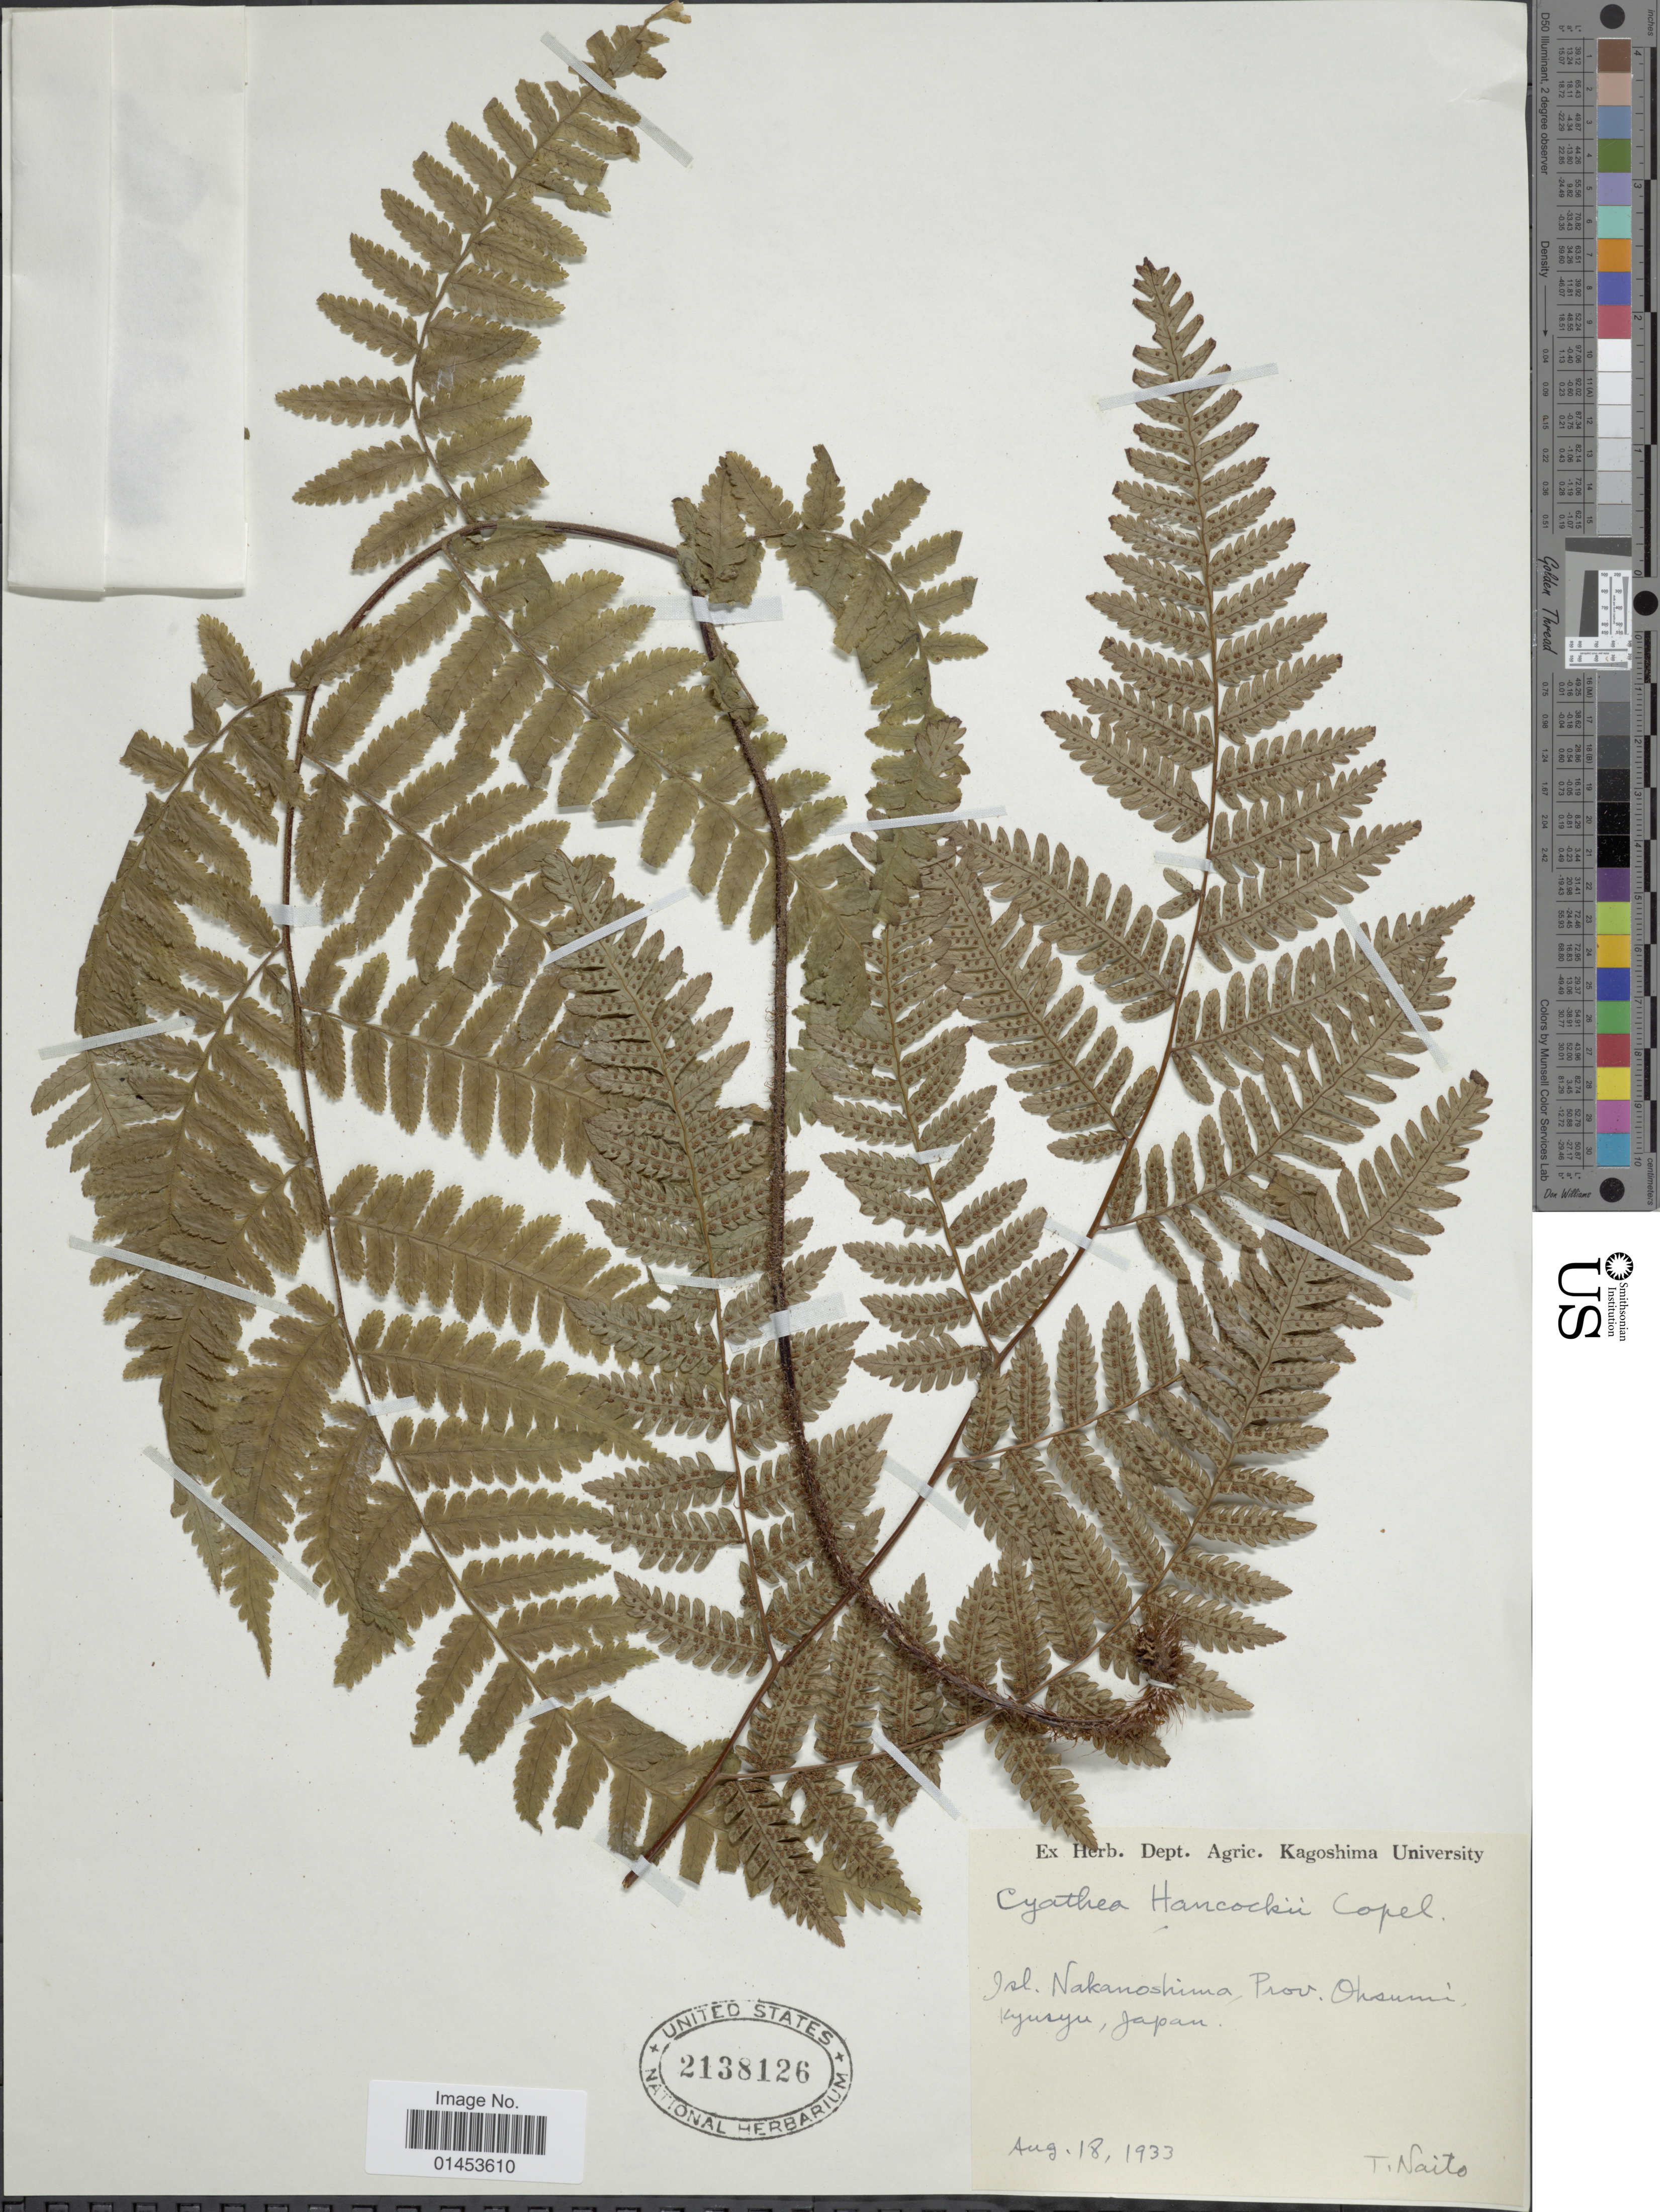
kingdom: Plantae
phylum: Tracheophyta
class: Polypodiopsida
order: Cyatheales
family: Cyatheaceae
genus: Cyathea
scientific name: Cyathea hancockii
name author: Copel.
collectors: T. Naito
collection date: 1933-08-18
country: Japan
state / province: Kagosima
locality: Isl. Nakanoshima, Prov. Ohsumi, Ryukyu, Japan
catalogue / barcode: US 2138126